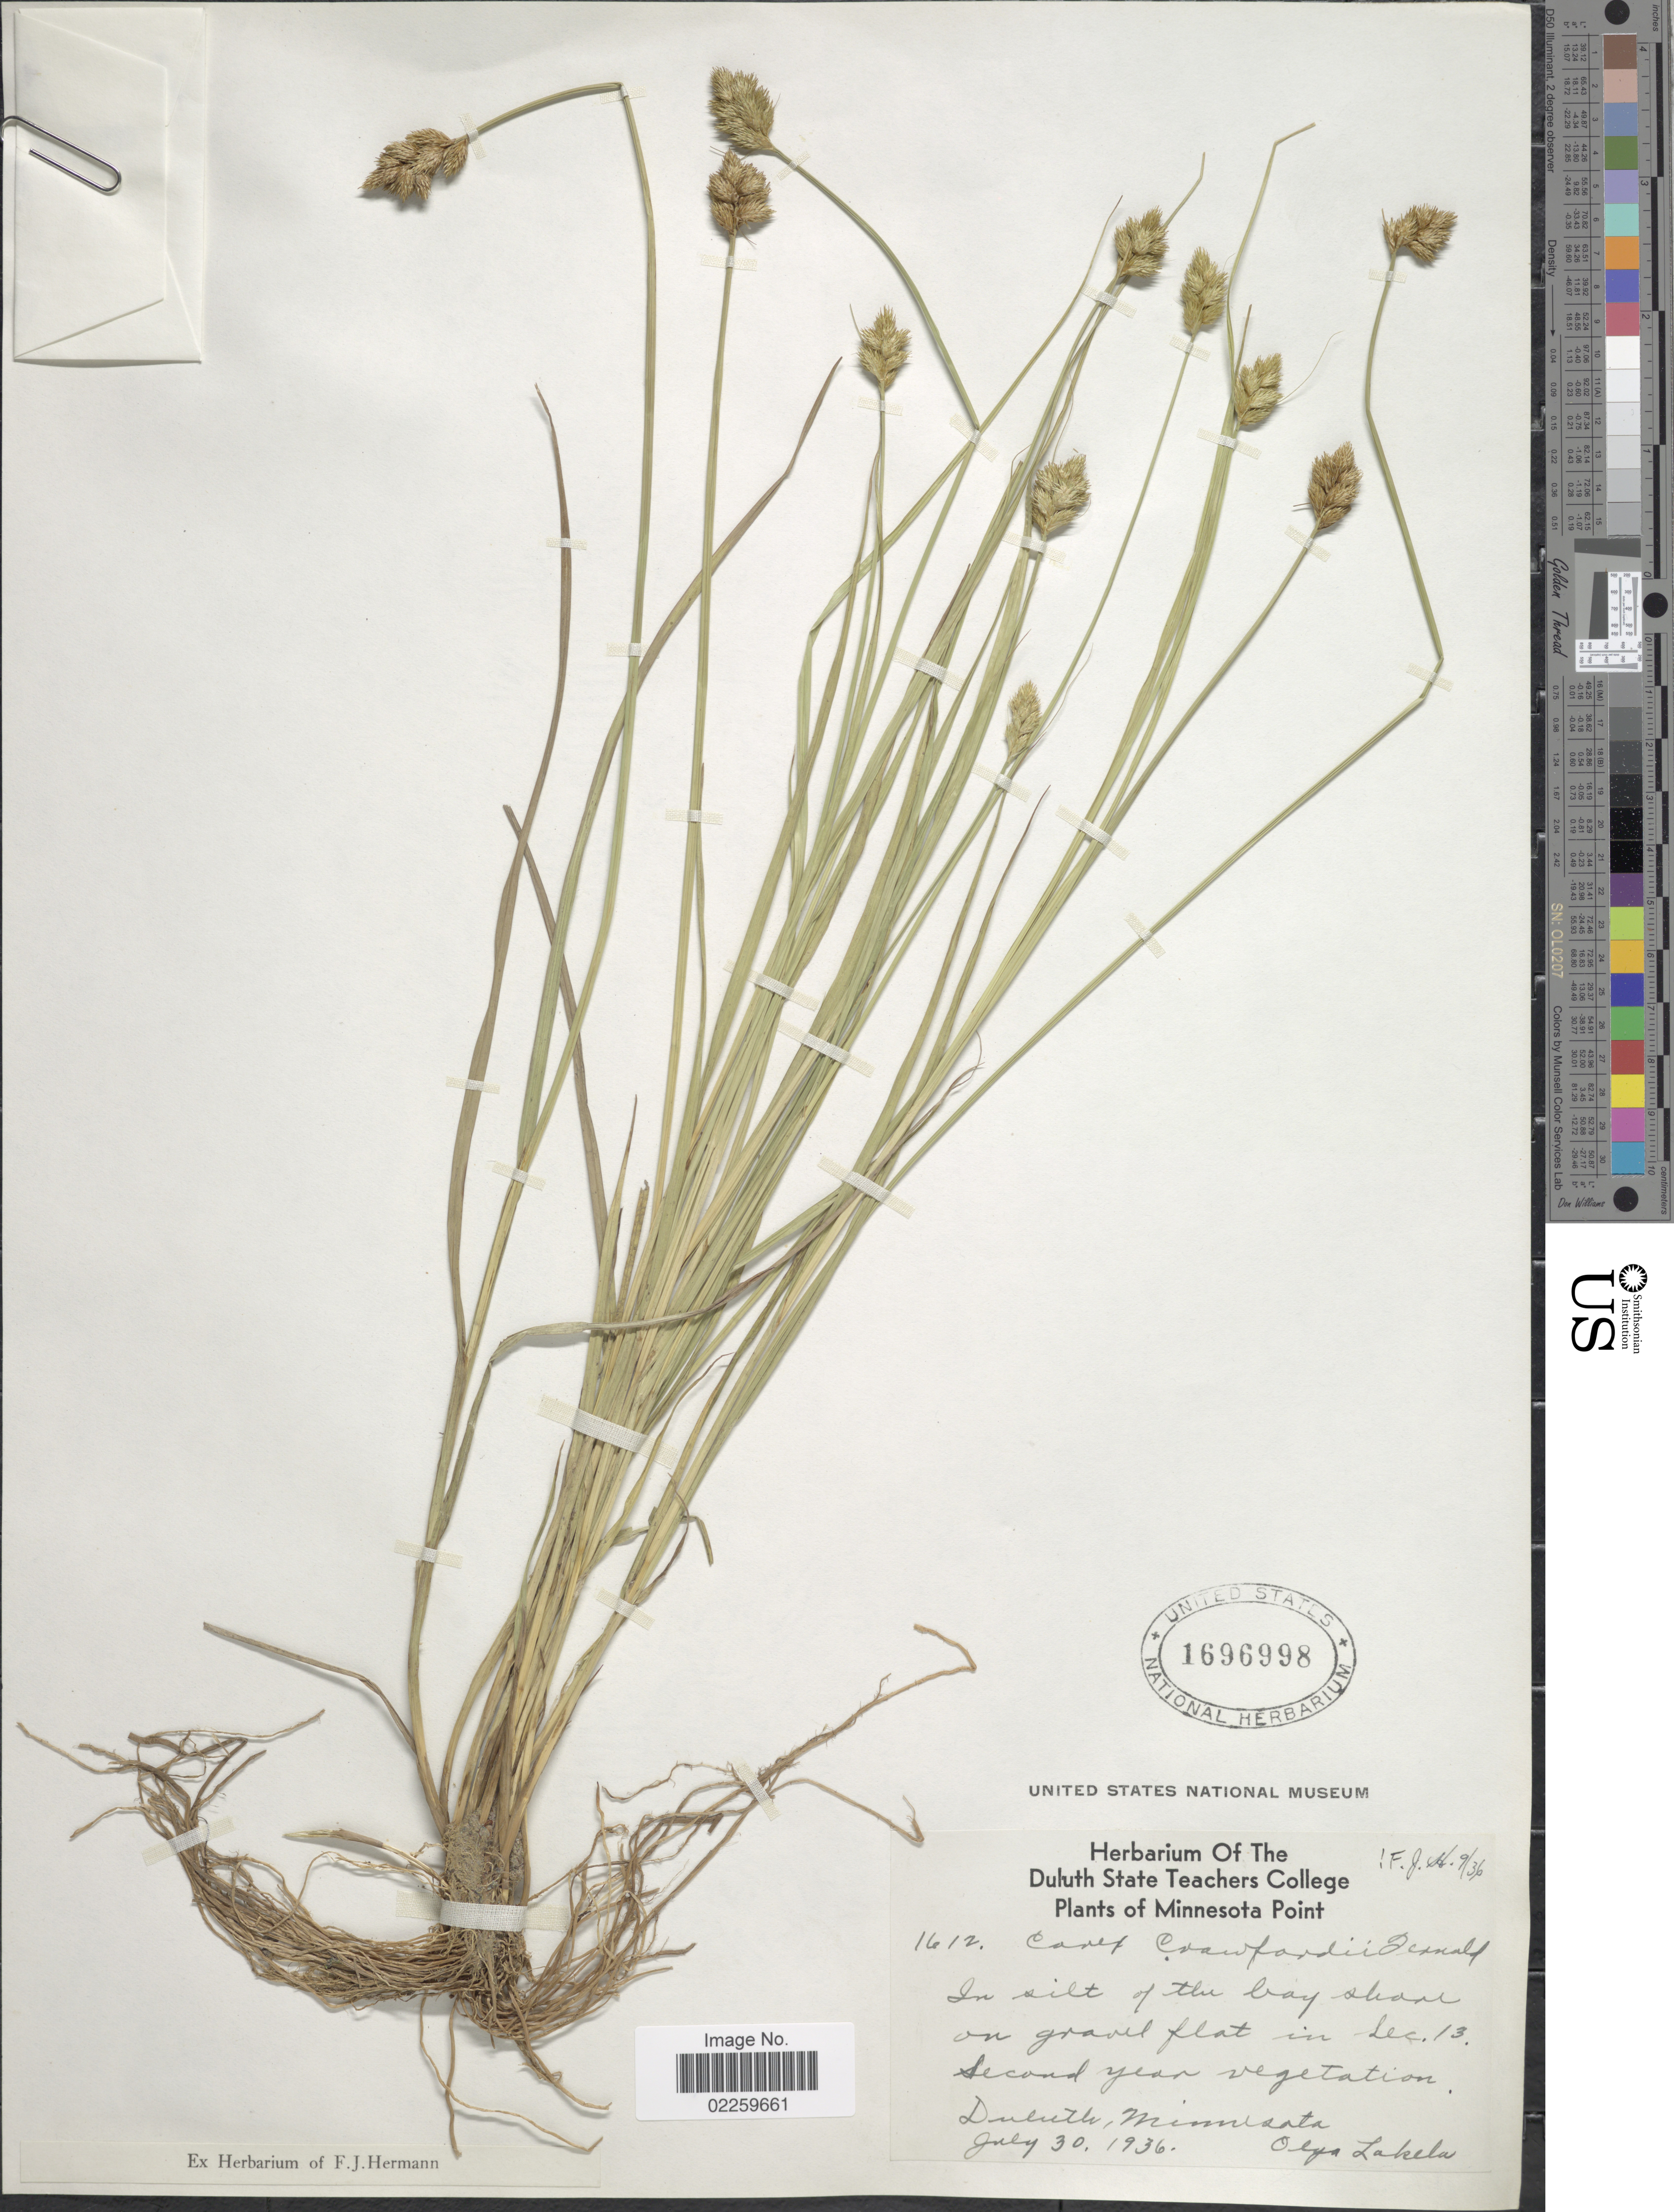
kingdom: Plantae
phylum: Tracheophyta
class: Liliopsida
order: Poales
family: Cyperaceae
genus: Carex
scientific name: Carex crawfordii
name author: Fernald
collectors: O. K. Lakela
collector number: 1612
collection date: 1936-07-30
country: United States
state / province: Minnesota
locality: In silt of the bay shore on gravel flat in Sec. 13, Second Year vegetation, Duluth.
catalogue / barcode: US 1696998